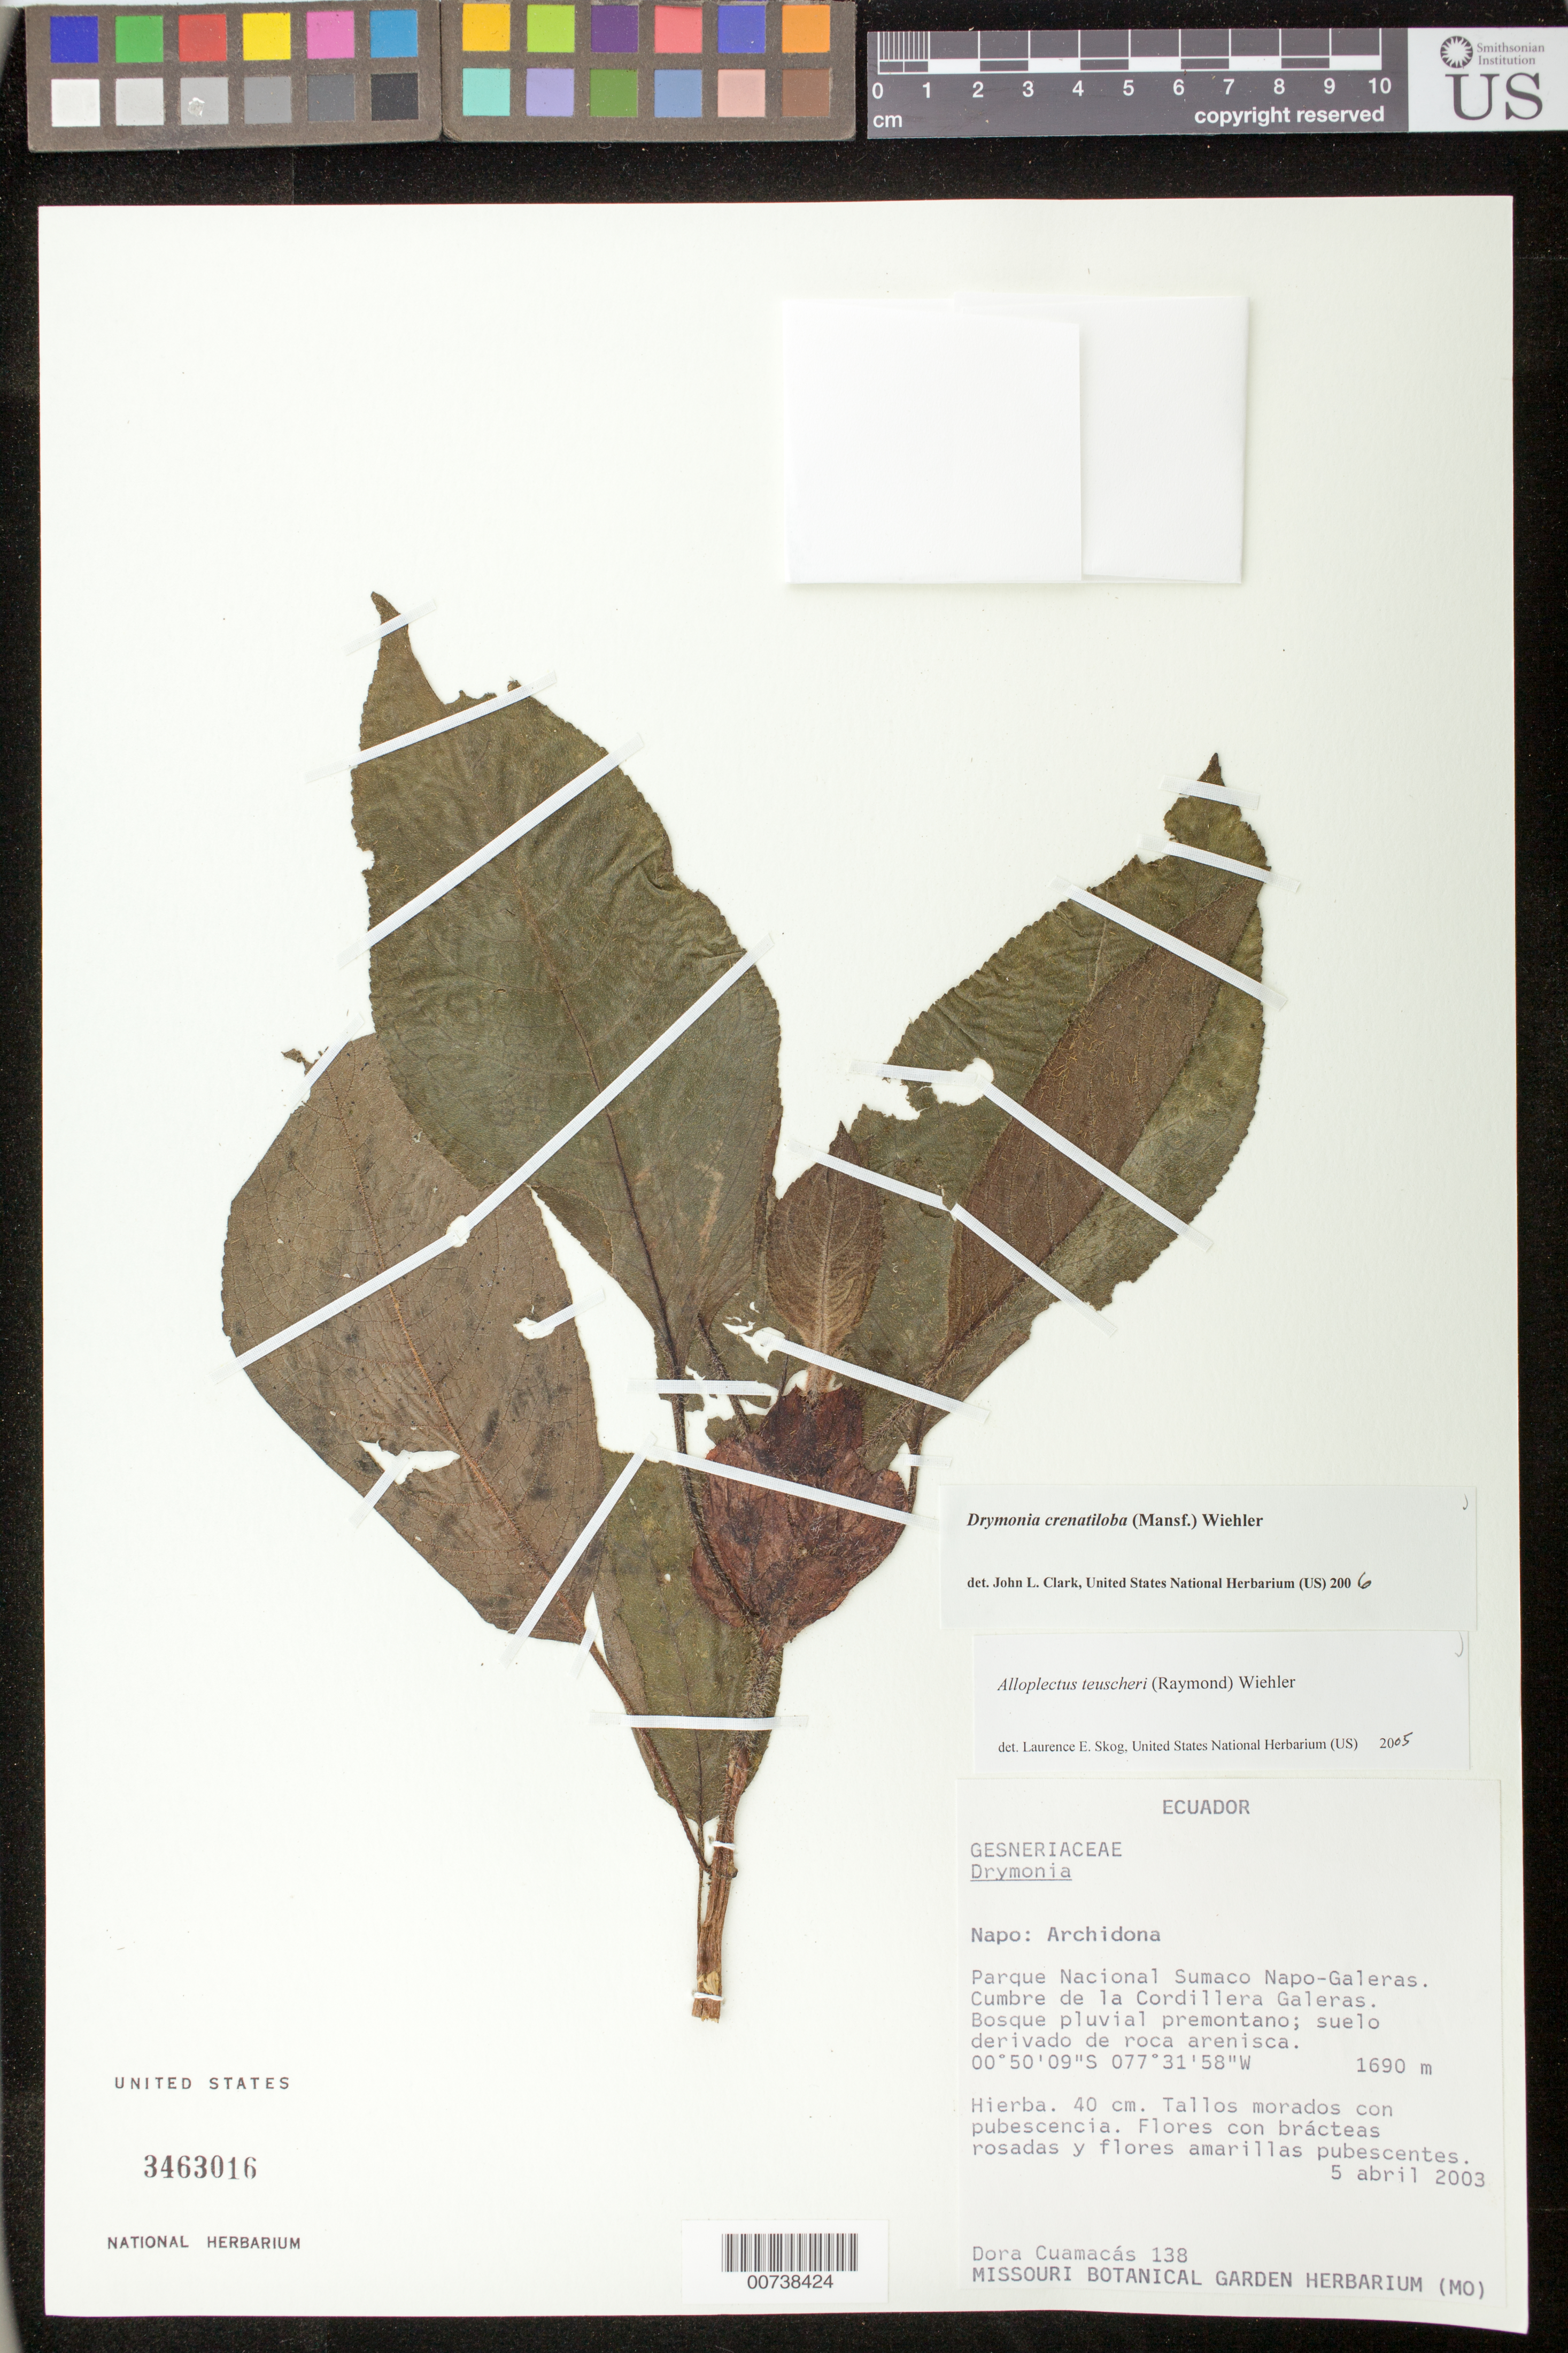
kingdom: Plantae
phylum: Tracheophyta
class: Magnoliopsida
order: Lamiales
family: Gesneriaceae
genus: Drymonia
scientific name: Drymonia crenatiloba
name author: (Mansf.) Wiehler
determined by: Clark, J. L., (SEL), The Marie Selby Botanical Garden (UNITED STATES)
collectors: D. Cuamacás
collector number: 138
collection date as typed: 05 Apr 2003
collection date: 2003-04-05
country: Ecuador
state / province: Napo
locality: Napo: Archidona. Parque Nacional Sumaco Napo-Galeras, cumbre de la Cordillera Galeras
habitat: Bosque pluvial premontano, suelo derivado de roca arenisca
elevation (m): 1690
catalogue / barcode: US 3463016